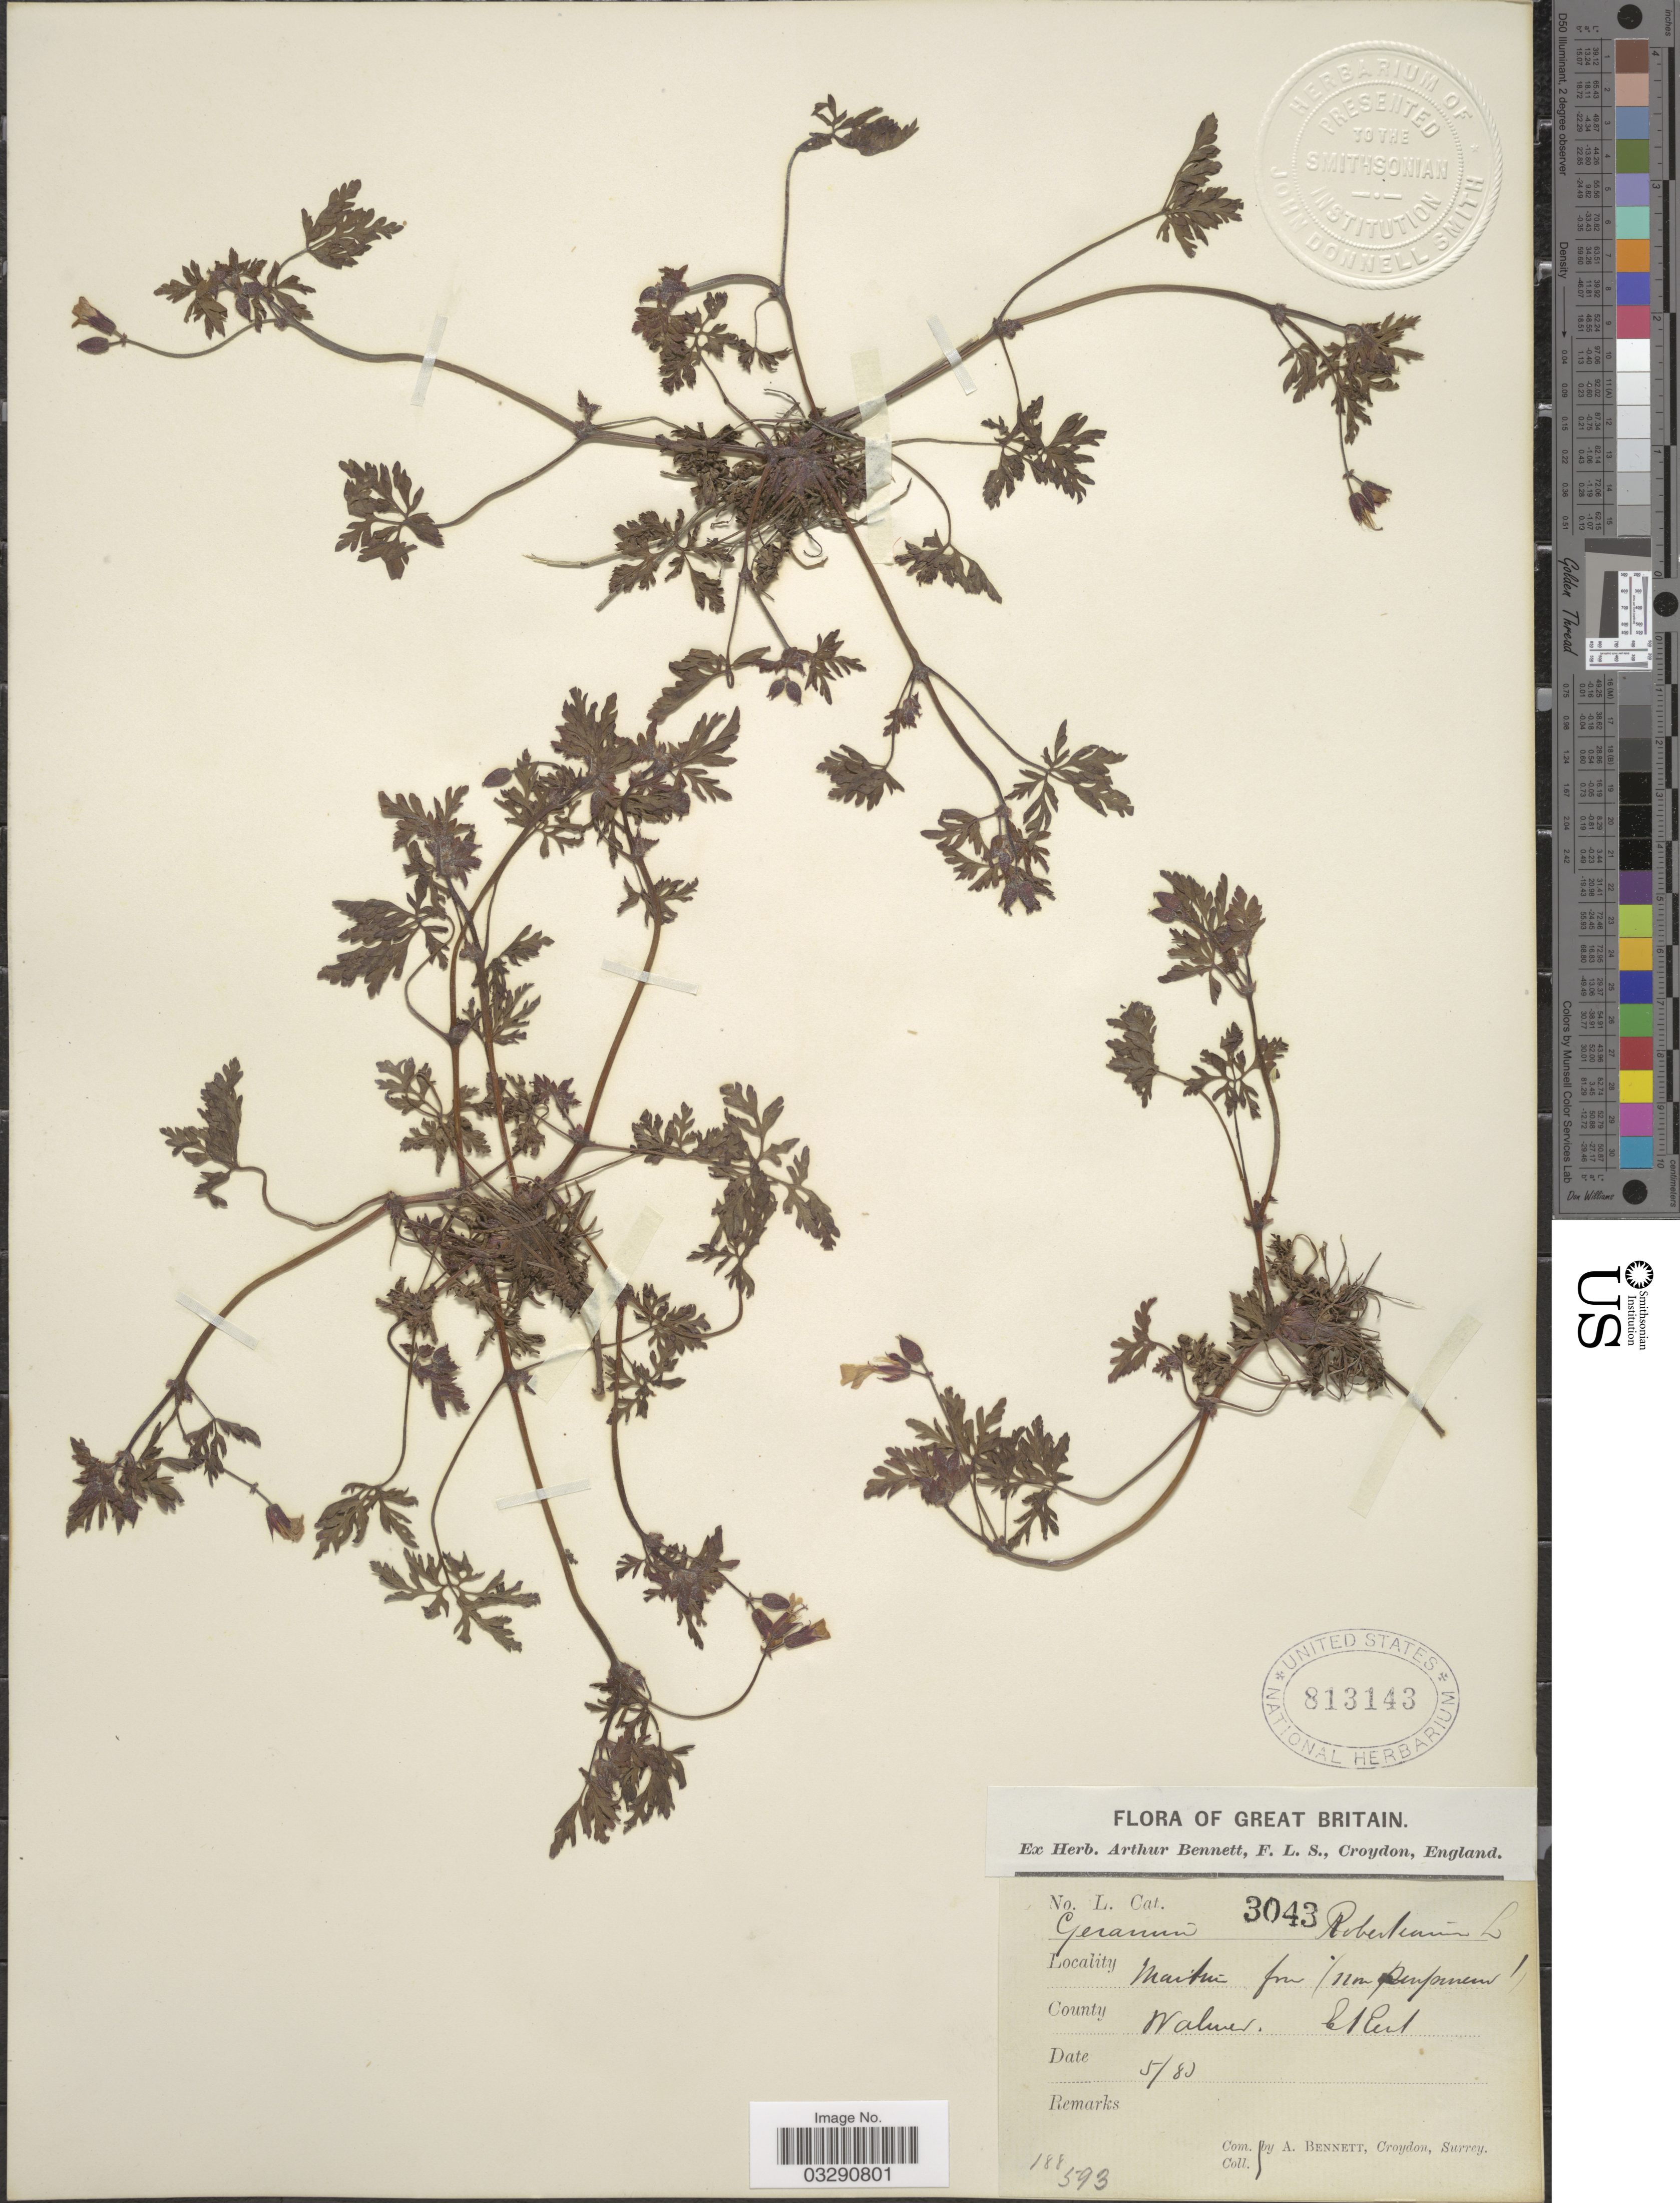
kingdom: Plantae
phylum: Tracheophyta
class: Magnoliopsida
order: Geraniales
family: Geraniaceae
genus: Geranium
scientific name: Geranium robertianum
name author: L.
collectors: A. Bennett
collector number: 3043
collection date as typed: Transcribed d/m/y: /5/80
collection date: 1880-05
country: United Kingdom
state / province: England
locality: Walmer E. Kent.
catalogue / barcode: US 813143